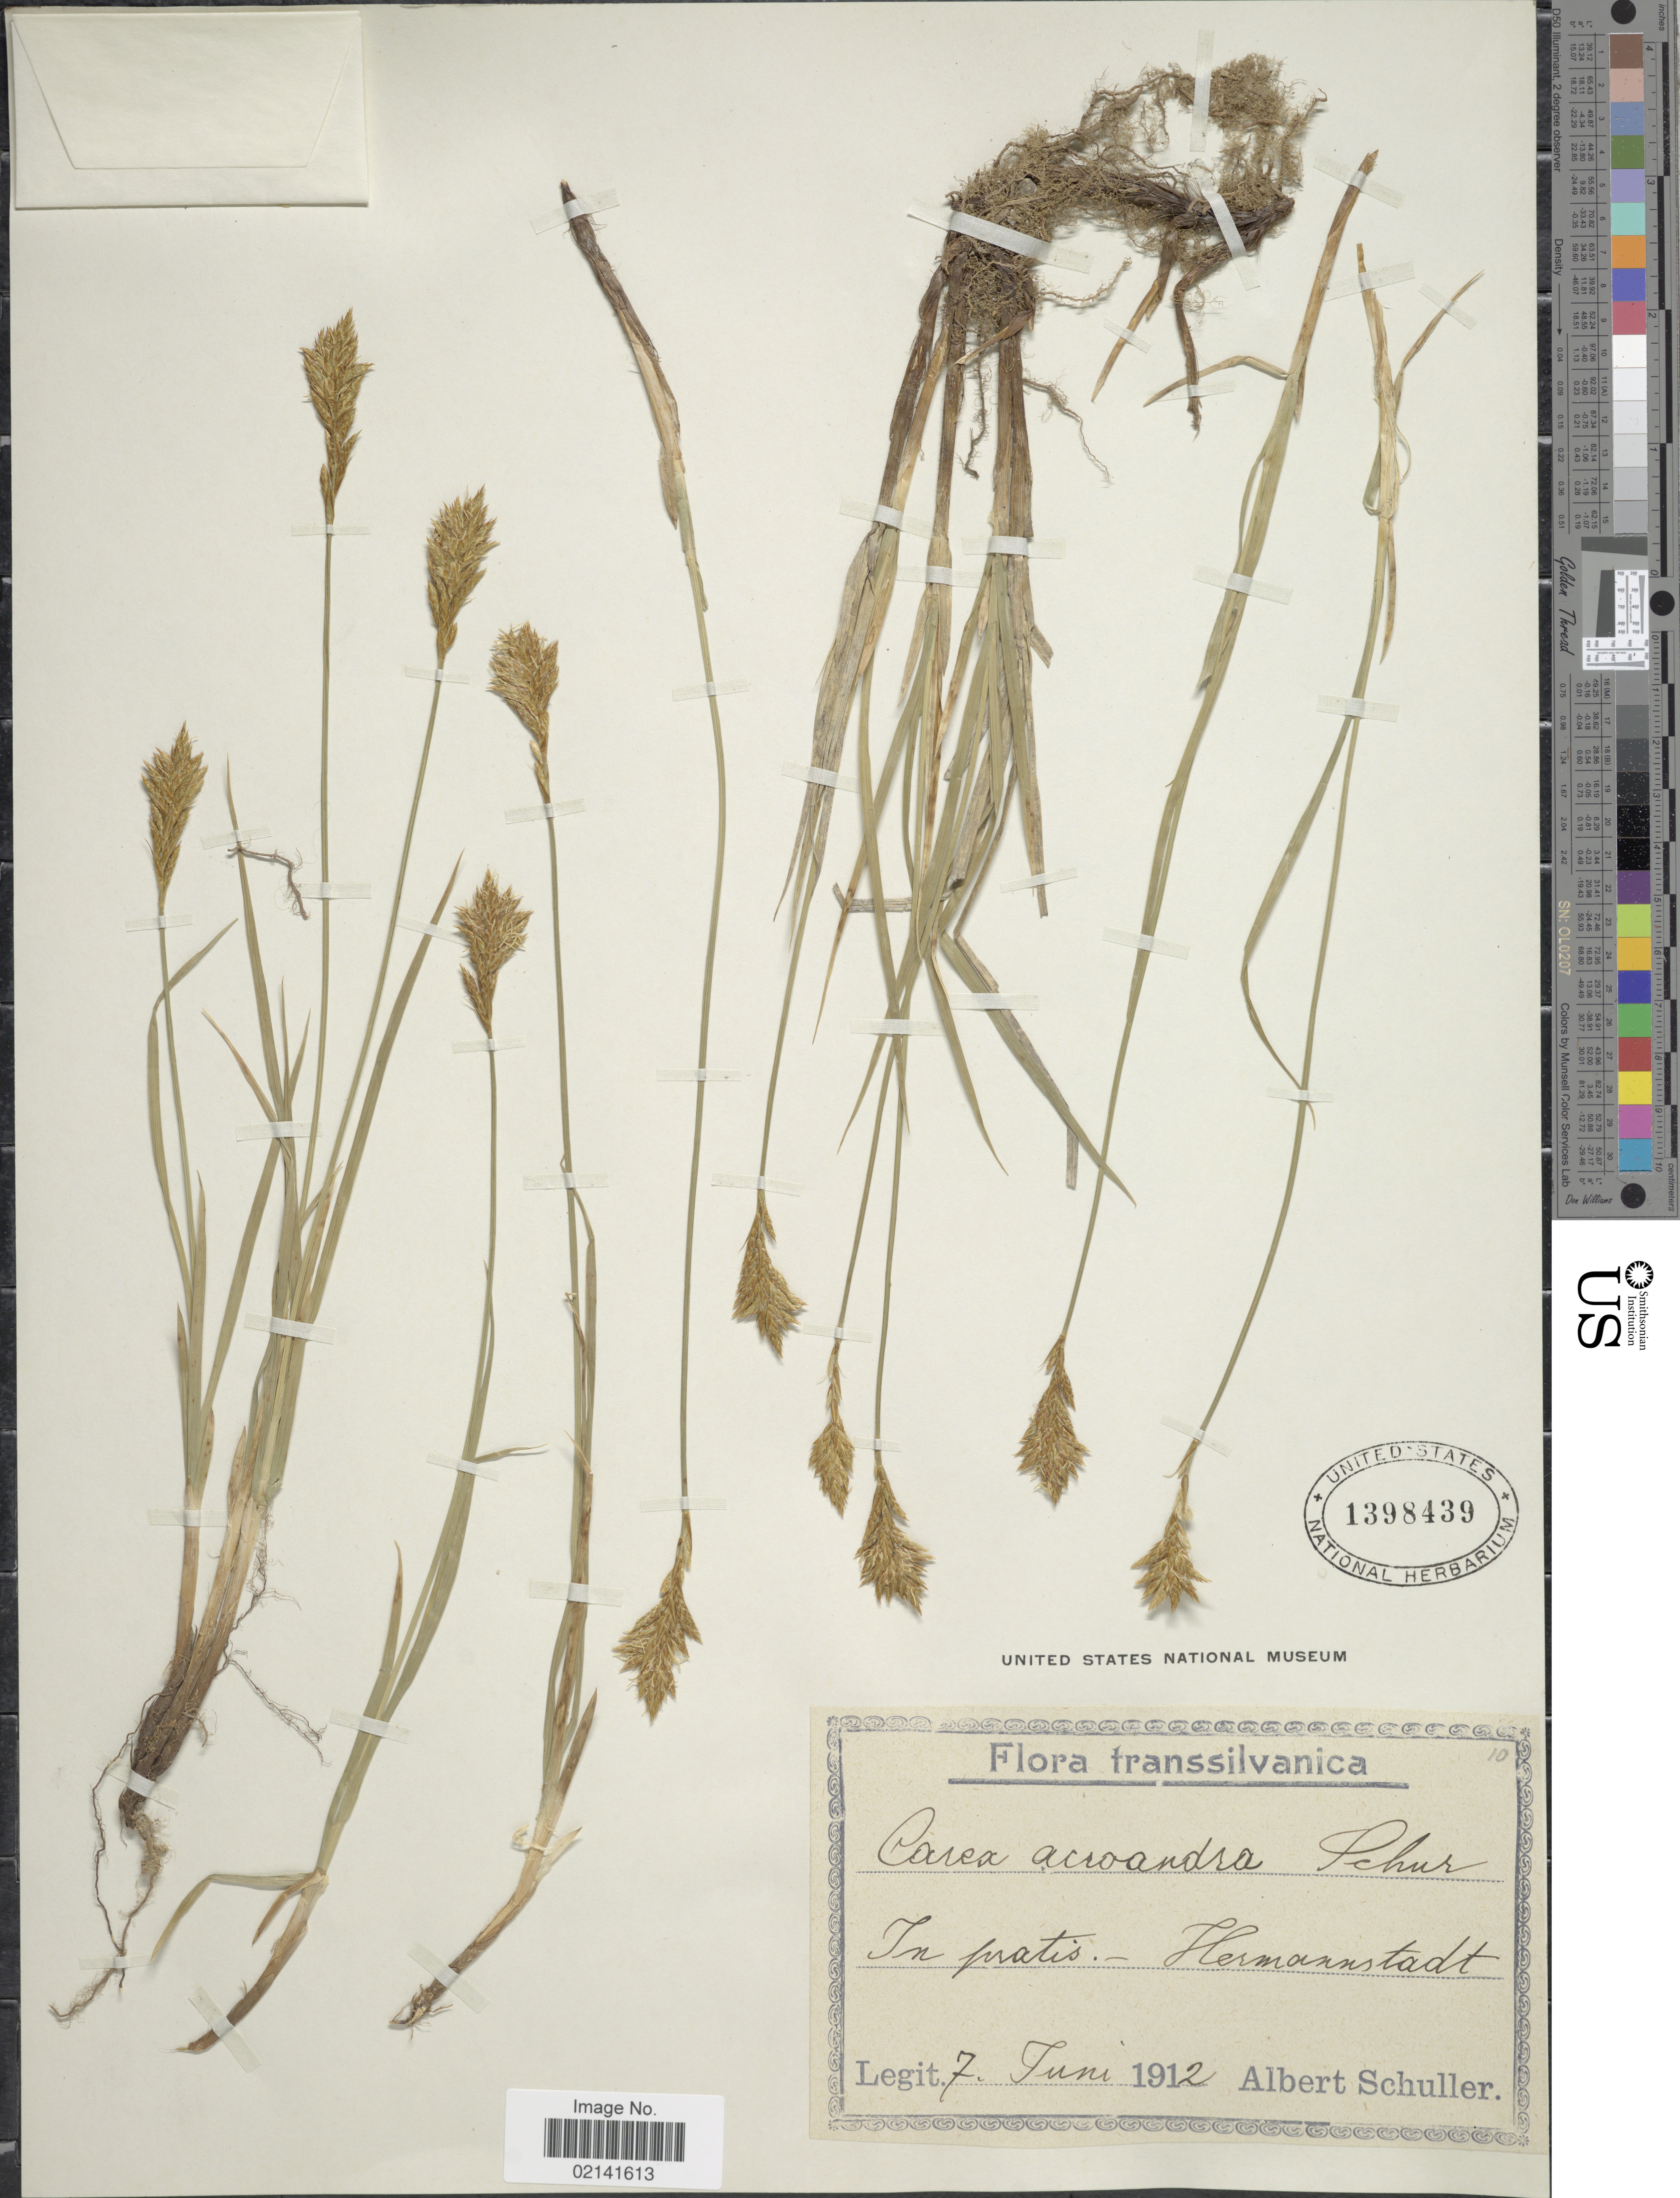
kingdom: Plantae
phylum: Tracheophyta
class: Liliopsida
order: Poales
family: Cyperaceae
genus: Carex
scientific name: Carex repens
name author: Bellardi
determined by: Strong, Mark T., (BOT), Smithsonian Institution - National Museum of Natural History (UNITED STATES)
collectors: A. Schuller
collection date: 1912-06-07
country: Romania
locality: Transsilvanica, In pratis: Hermannstadt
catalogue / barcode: US 1398439